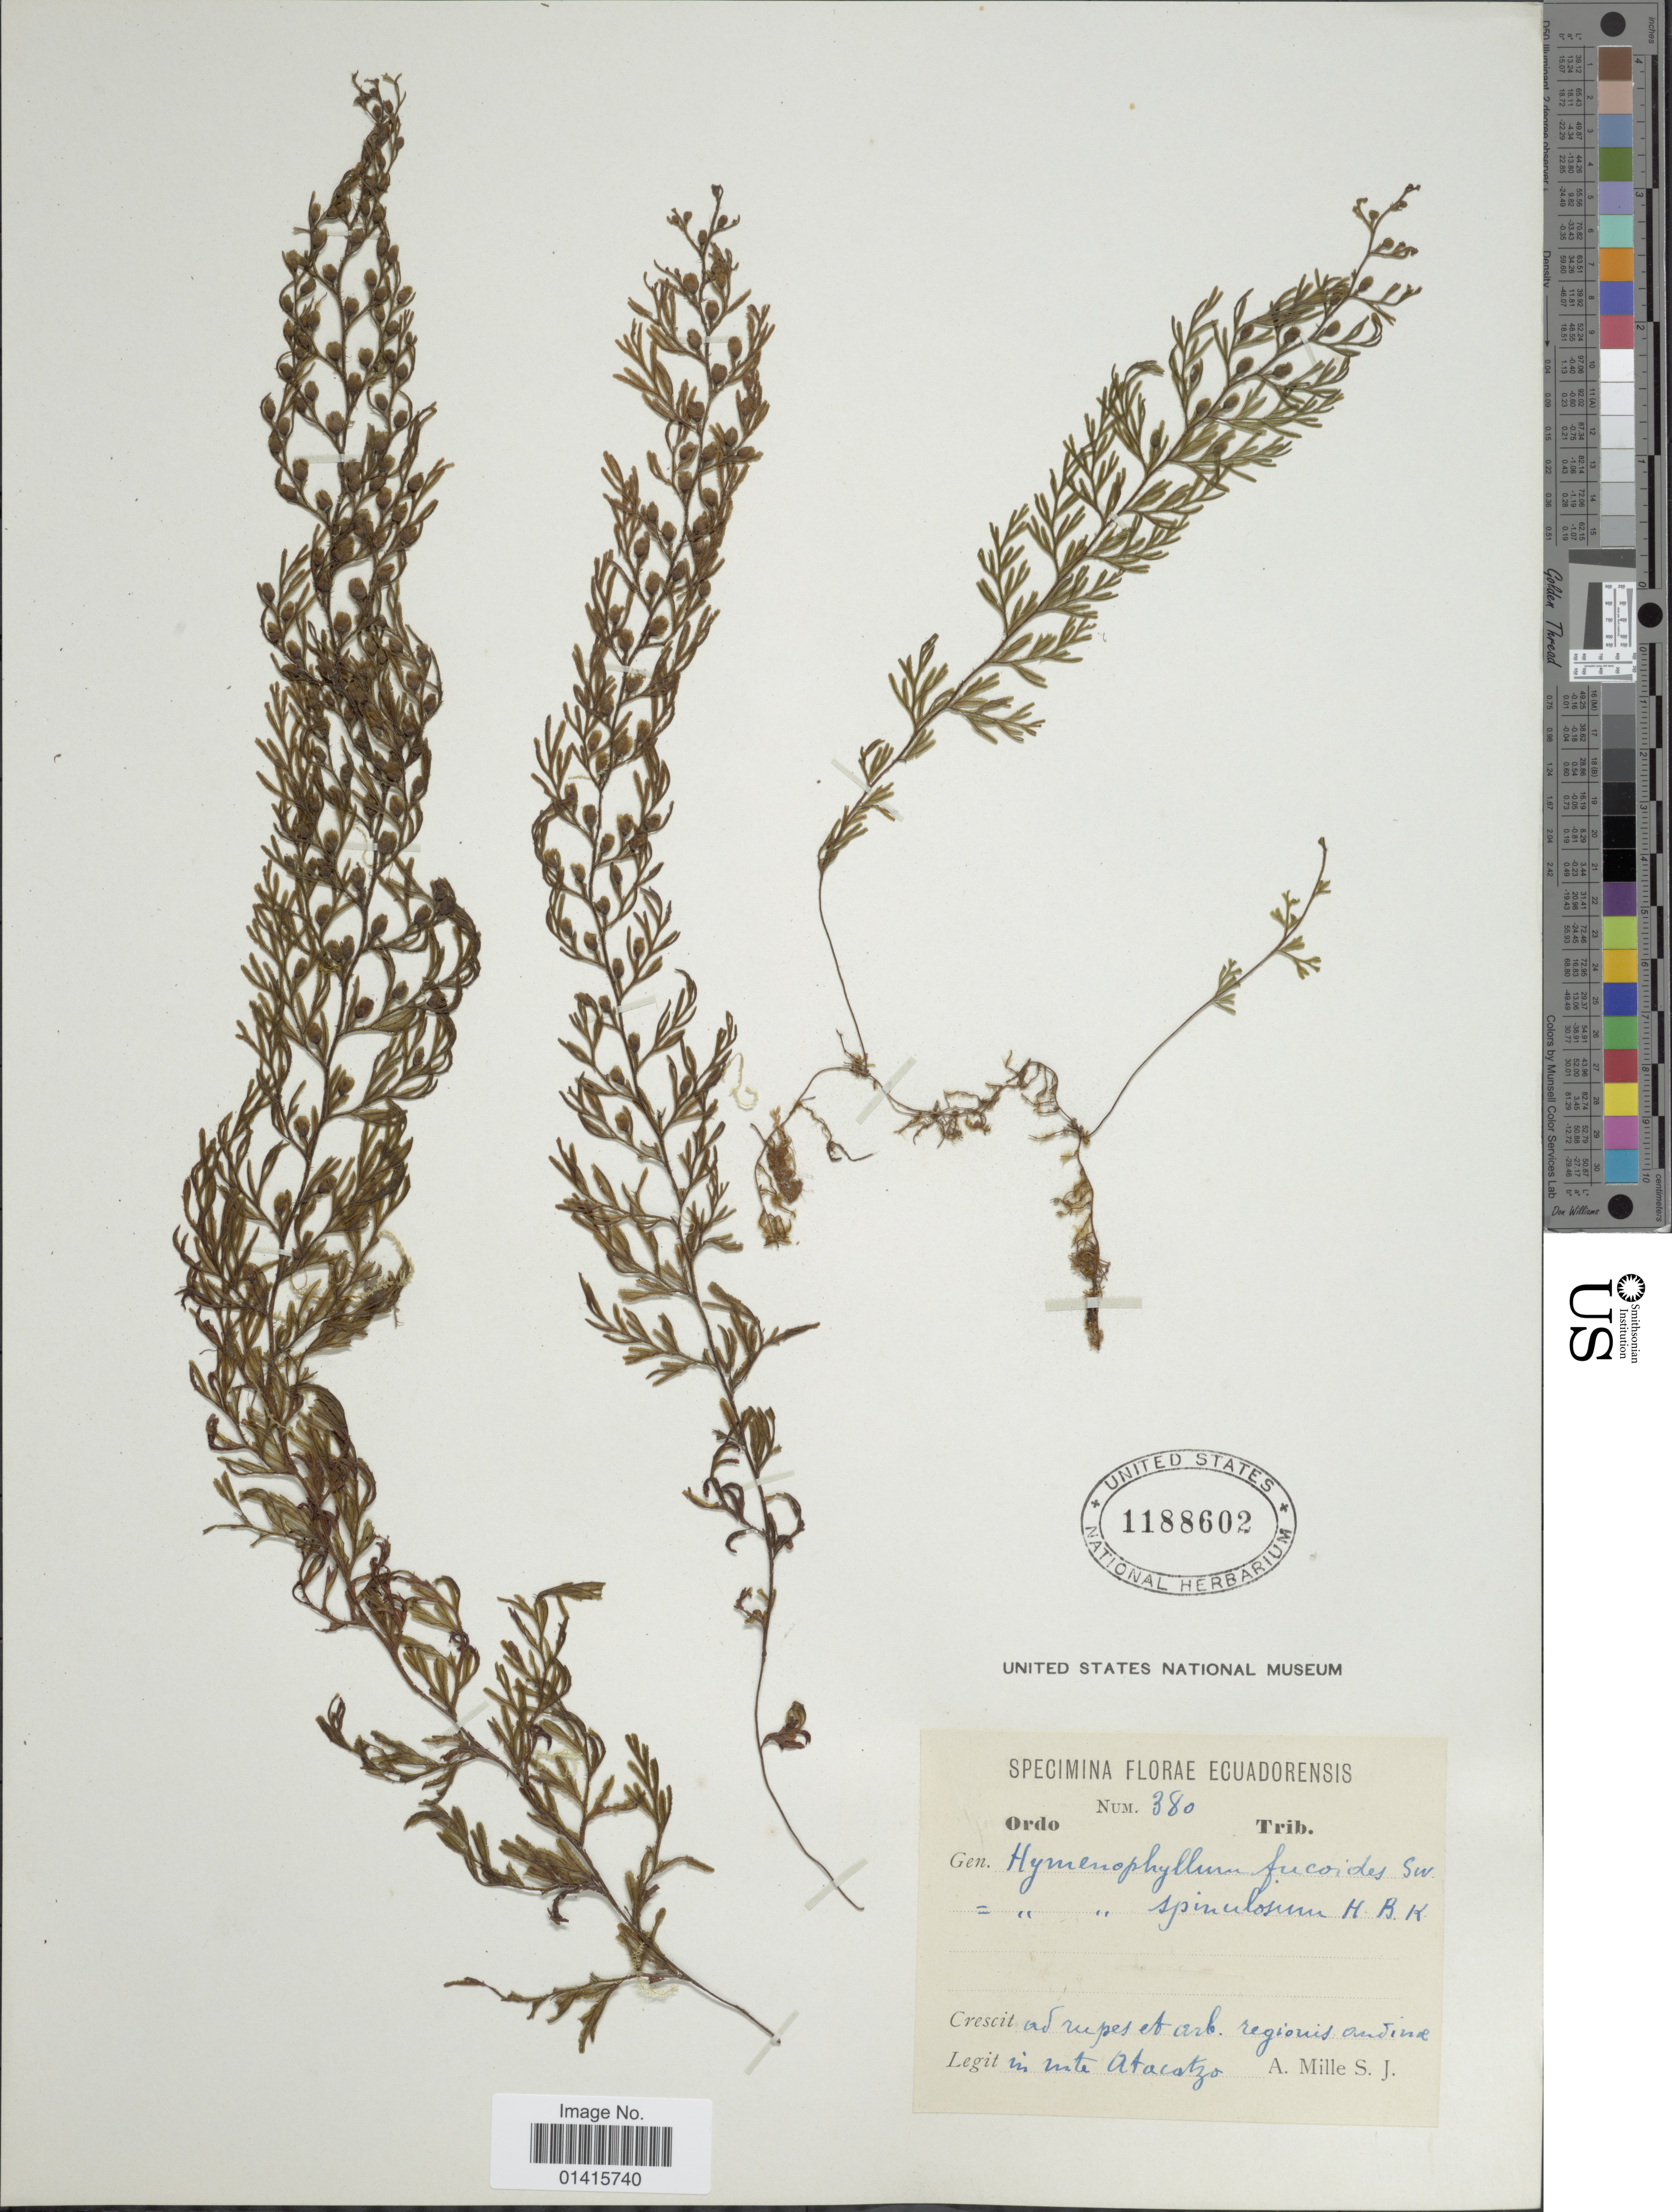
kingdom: Plantae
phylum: Tracheophyta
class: Polypodiopsida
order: Hymenophyllales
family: Hymenophyllaceae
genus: Hymenophyllum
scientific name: Hymenophyllum cristatum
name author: Hook. & Grev.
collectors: A. Mille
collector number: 380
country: Ecuador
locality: Ad rupes et arb regionis andine in mte Atacazo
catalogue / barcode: US 1188602